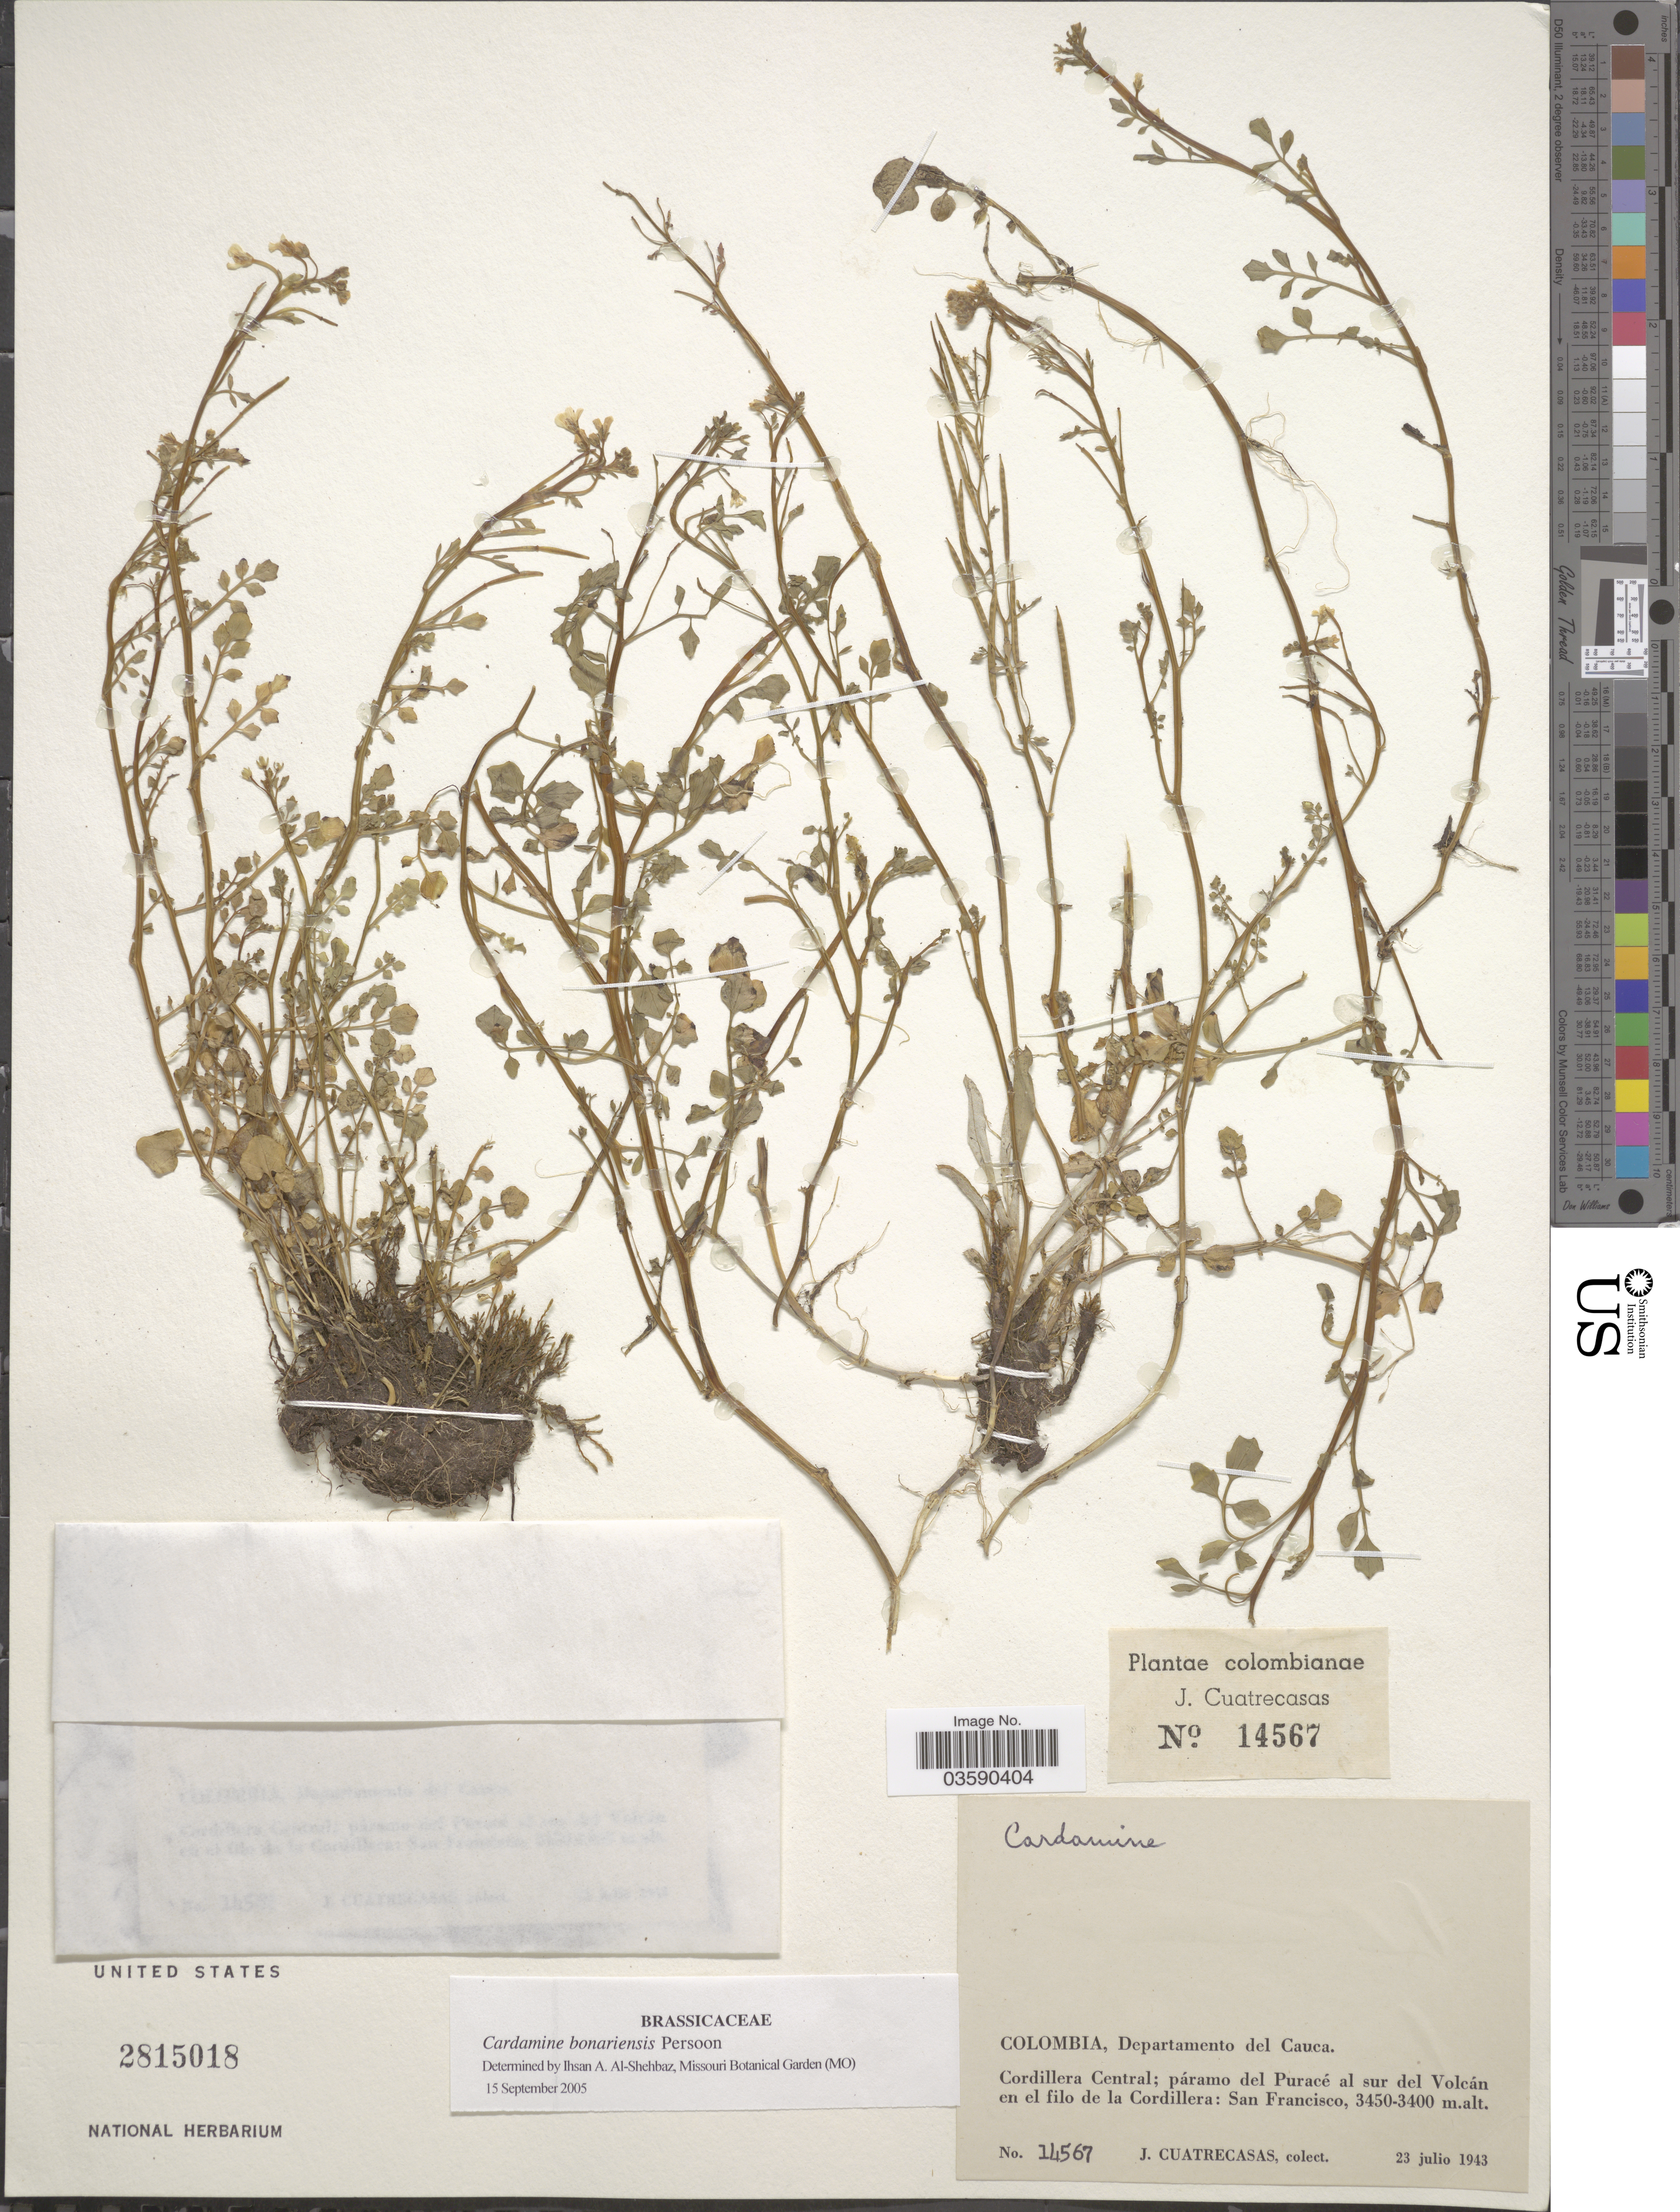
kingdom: Plantae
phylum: Tracheophyta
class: Magnoliopsida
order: Brassicales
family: Brassicaceae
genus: Cardamine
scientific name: Cardamine bonariensis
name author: Pers.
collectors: J. Cuatrecasas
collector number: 14567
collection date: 1943-07-23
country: Colombia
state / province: Cauca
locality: Departamento del Cauca. Cordillera Central: páramo del Puracé al sur del Volcán en el filo de la Cordillera: San Francisco.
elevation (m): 3400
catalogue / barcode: US 2815018